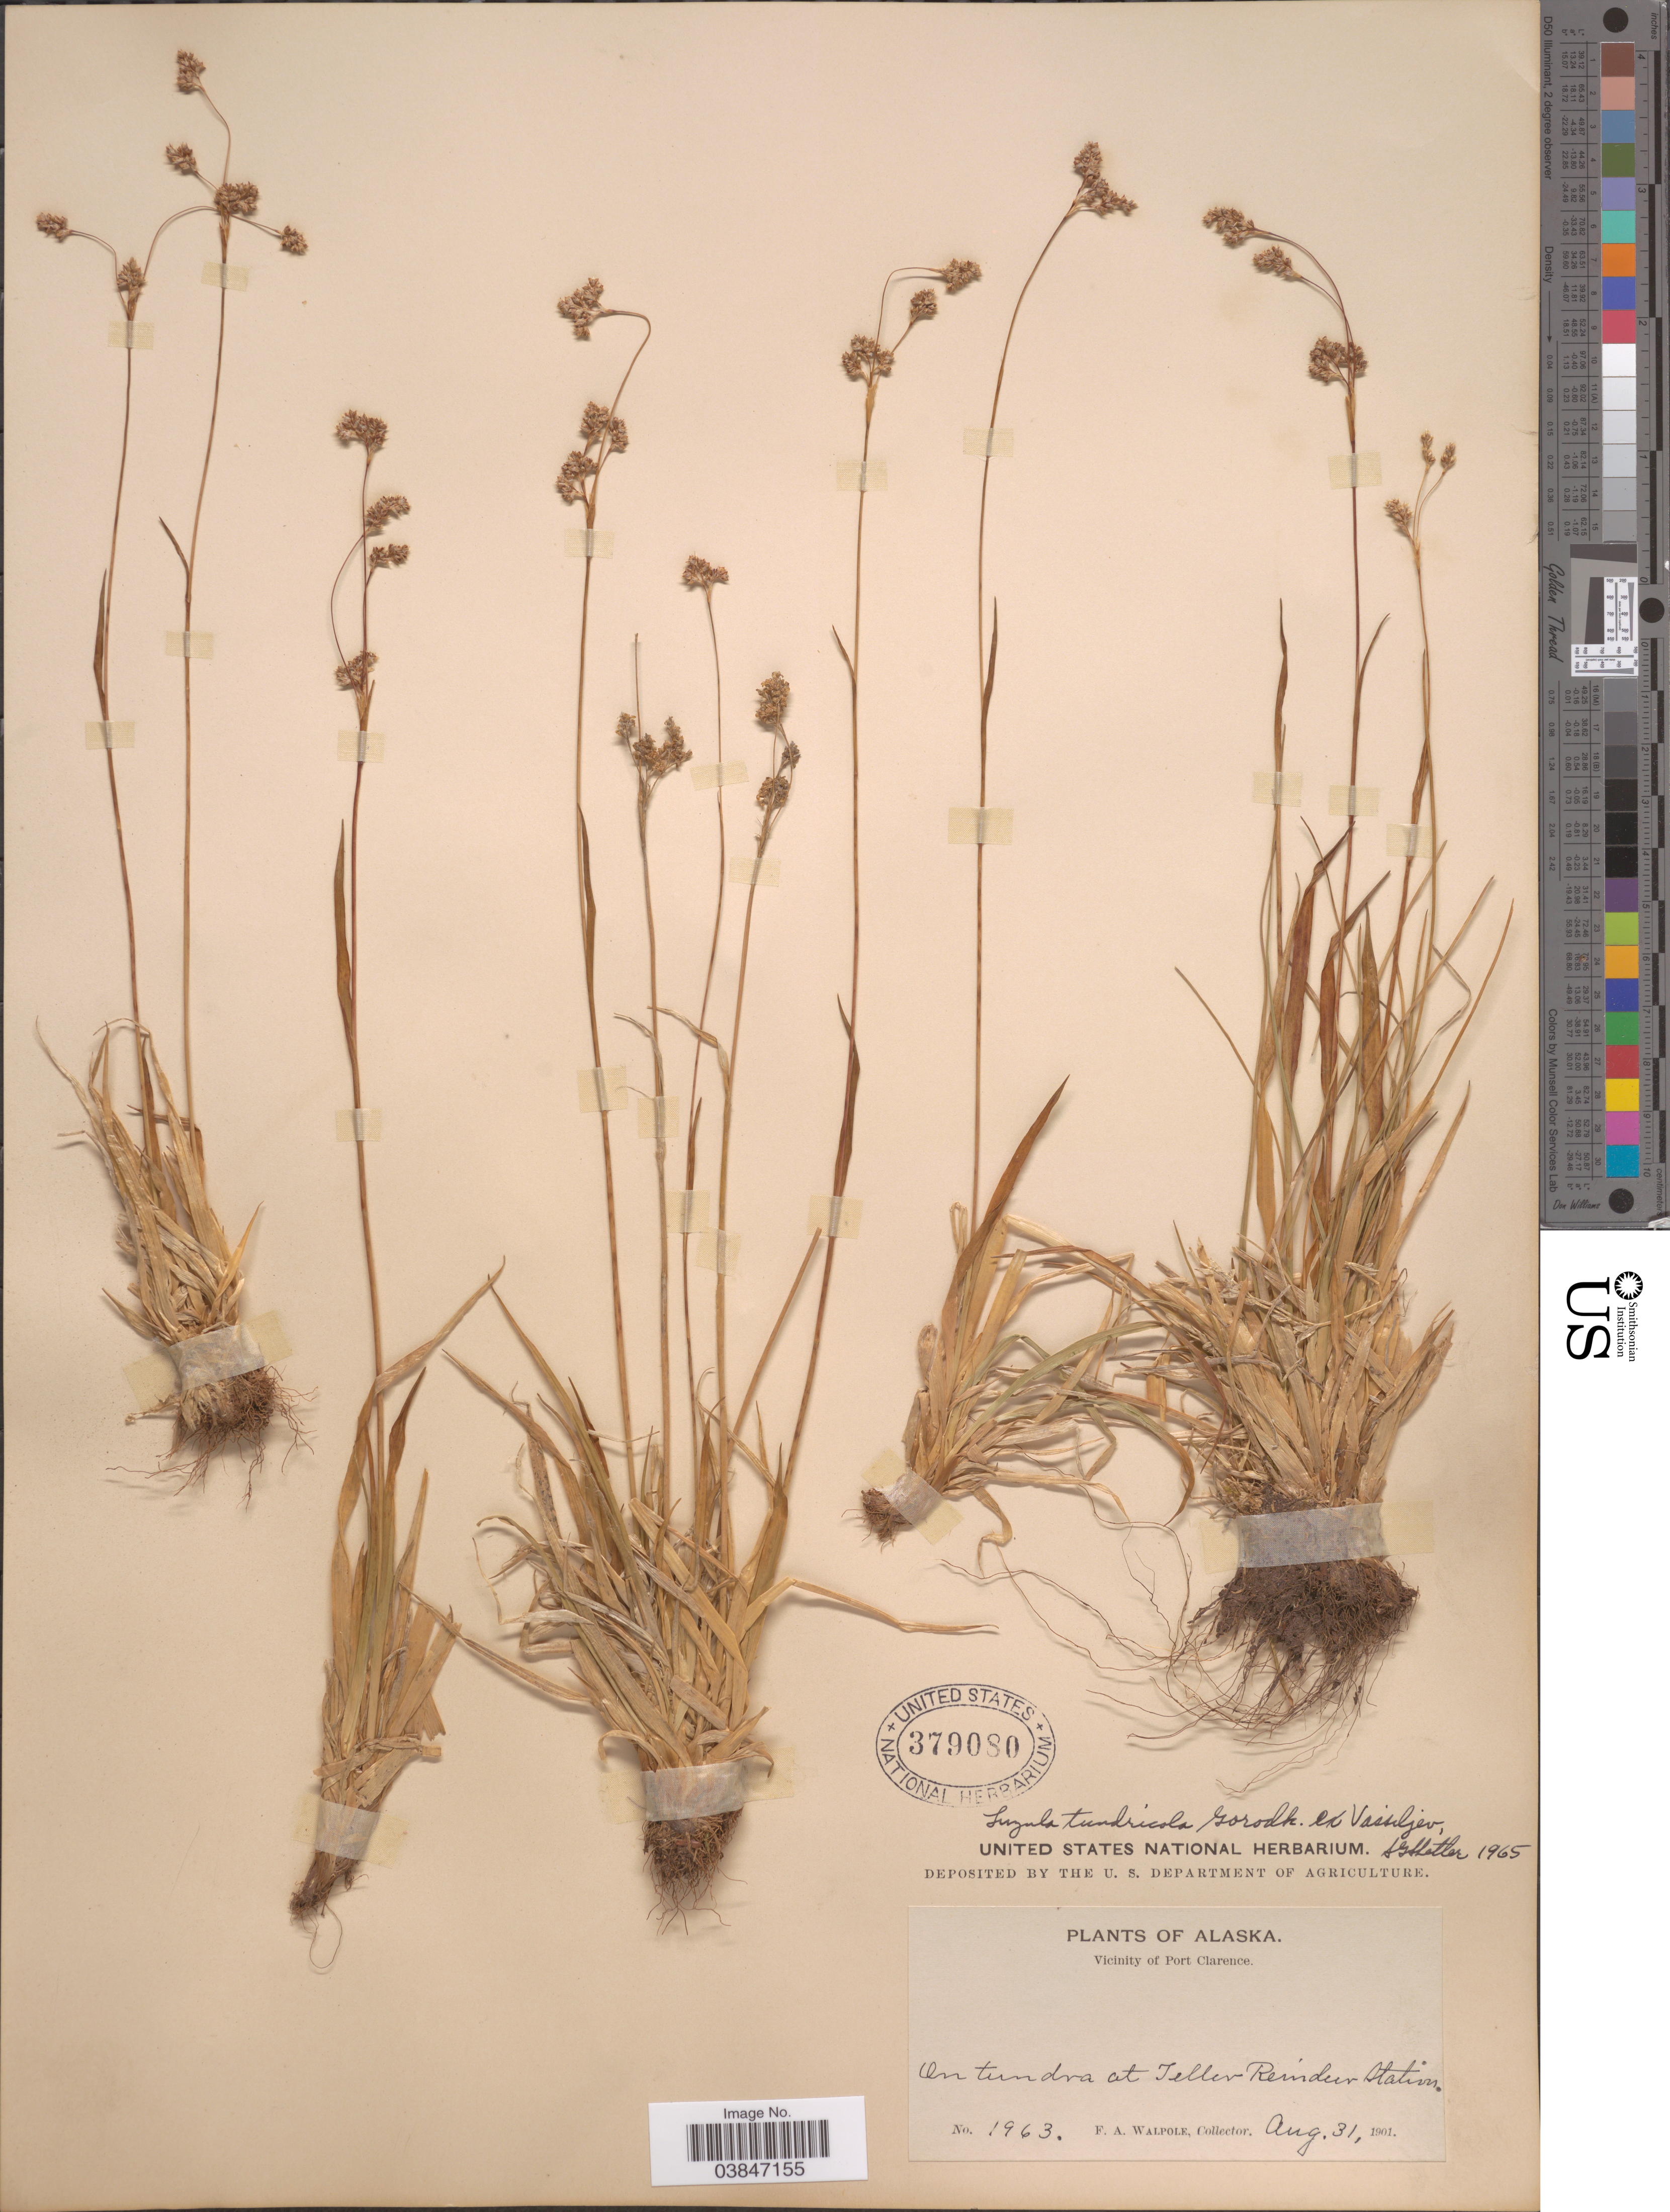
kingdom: Plantae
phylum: Tracheophyta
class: Liliopsida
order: Poales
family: Juncaceae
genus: Luzula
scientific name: Luzula tundricola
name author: (Gorodkov) V. Vassil.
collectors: F. Walpole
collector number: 1963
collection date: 1901-08-31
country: United States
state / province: Alaska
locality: Vicinity of Port Clarence. On tundra at Teller Reindeer Station.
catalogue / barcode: US 379080